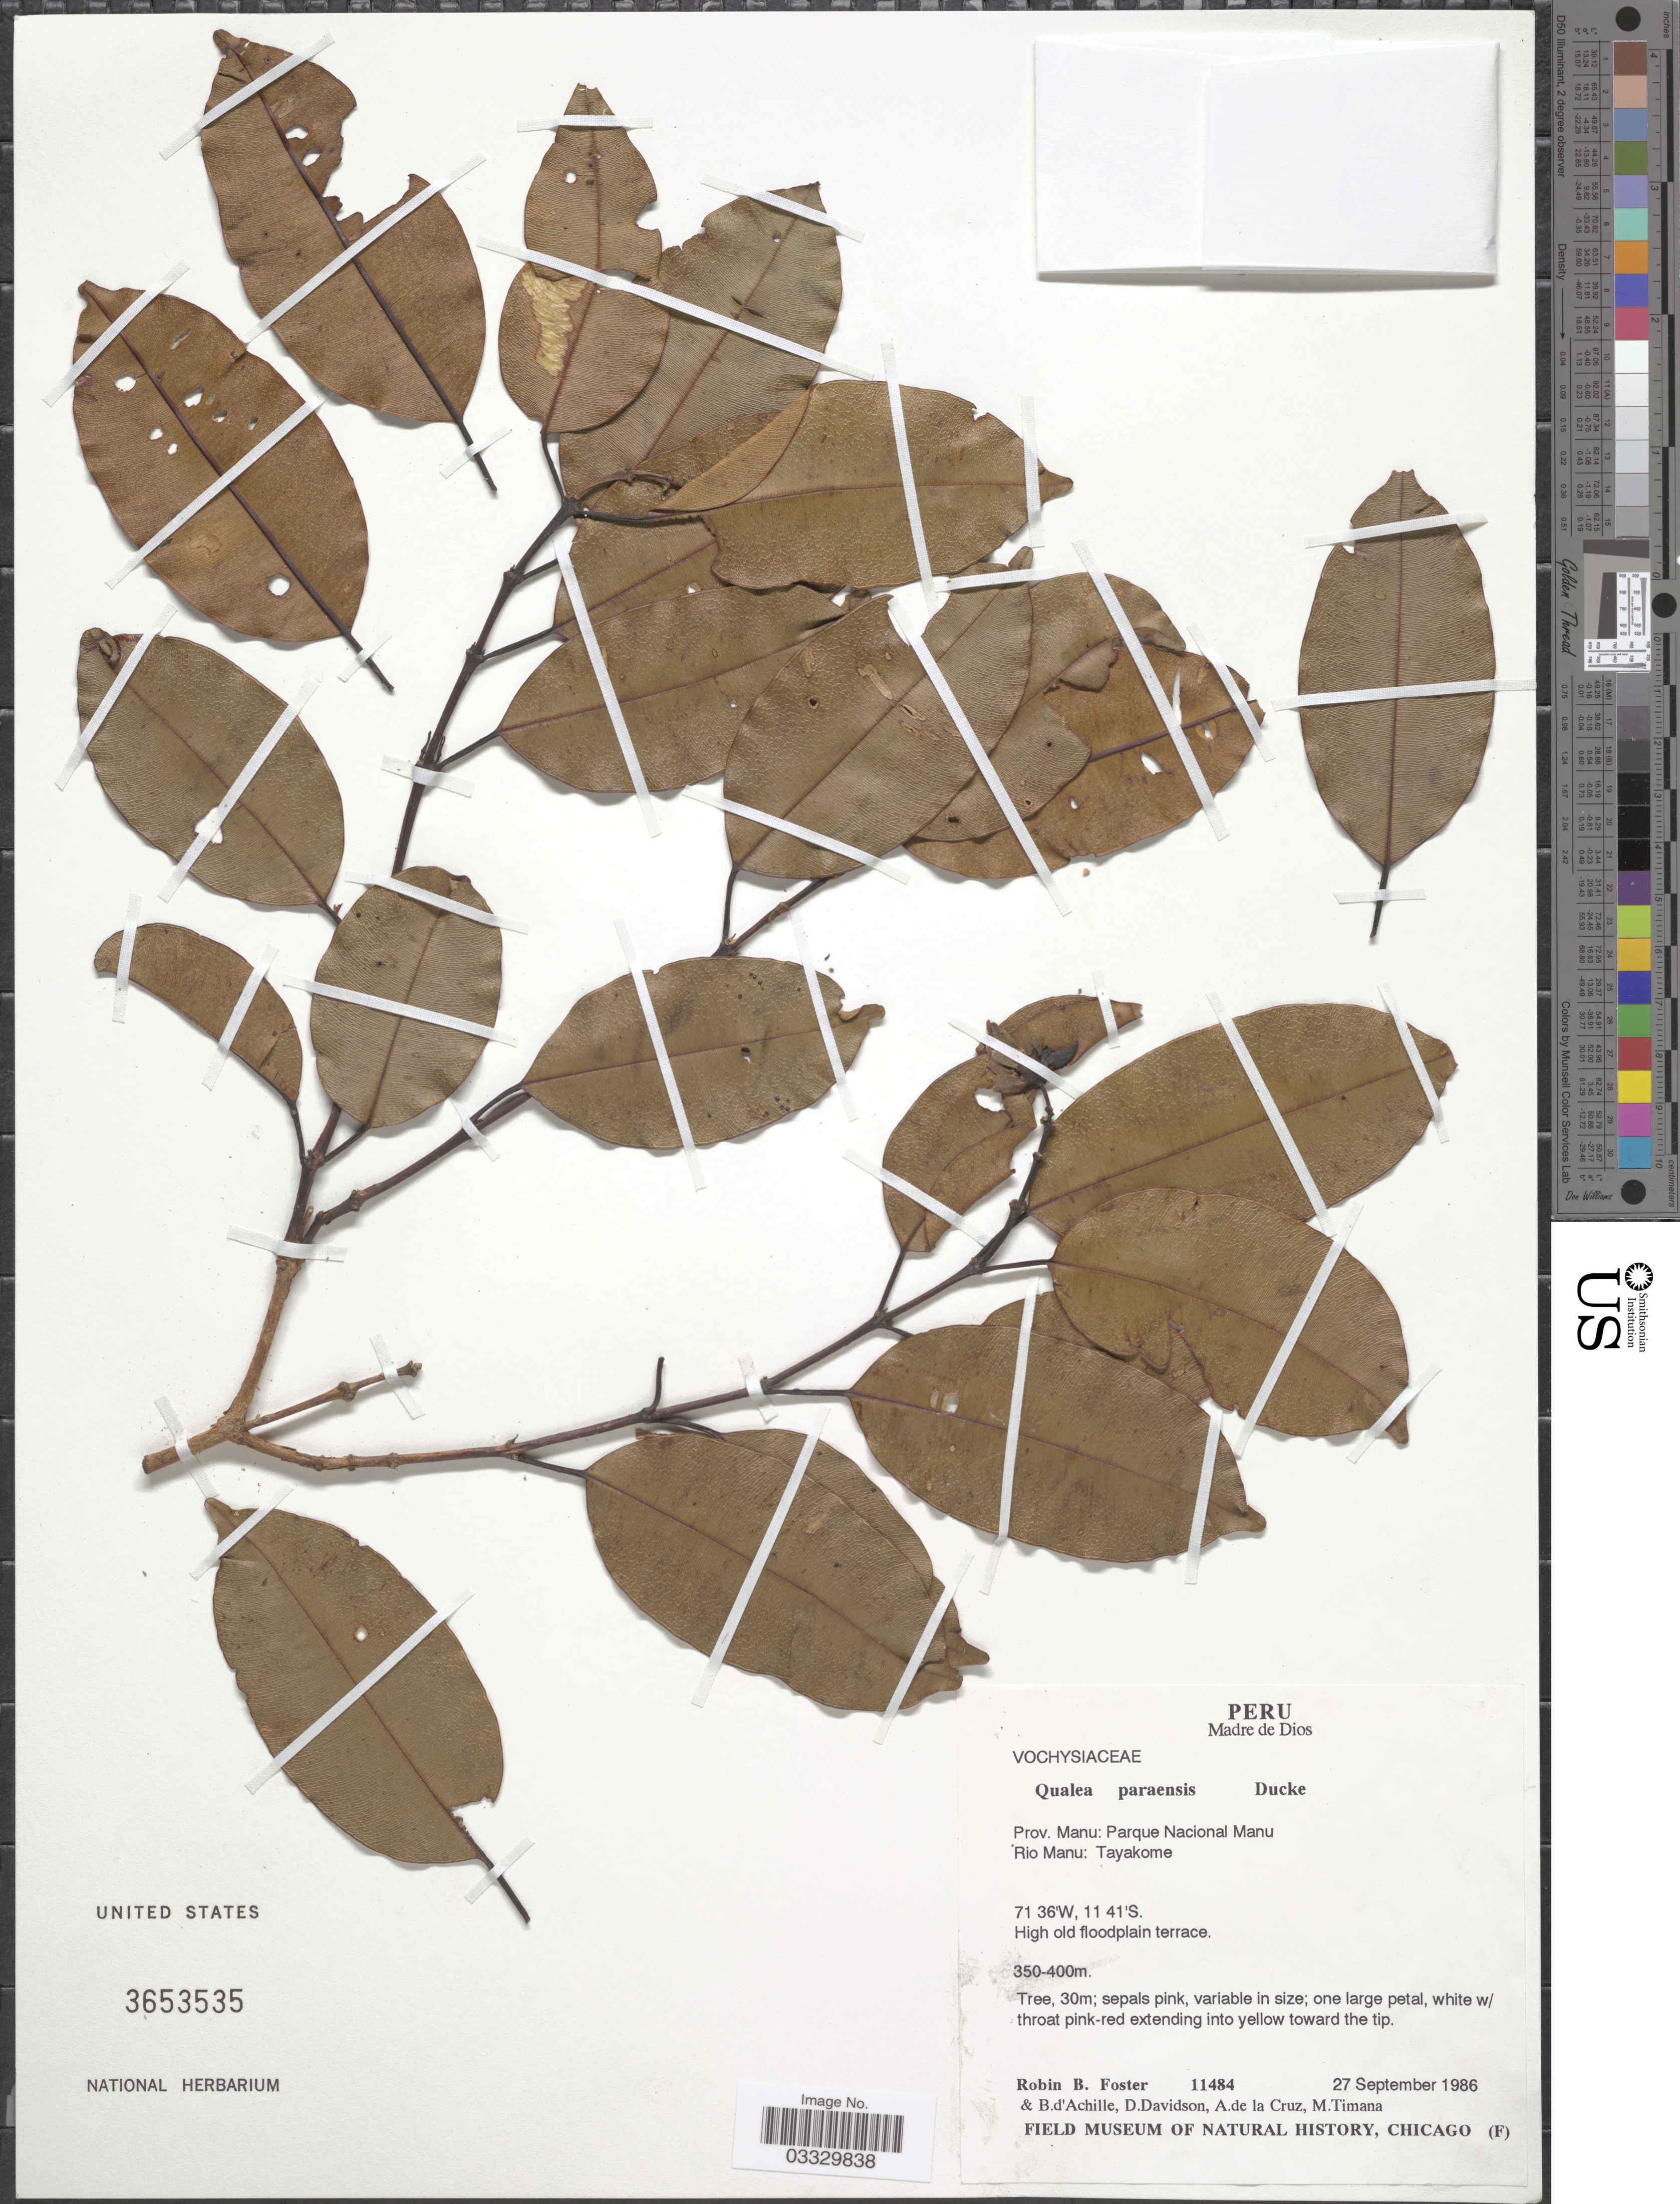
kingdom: Plantae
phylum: Tracheophyta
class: Magnoliopsida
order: Myrtales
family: Vochysiaceae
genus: Qualea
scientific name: Qualea paraensis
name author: Ducke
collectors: R. B. Foster, B. d'Achille, D. Davidson, A. de la Cruz & M. E. Timaná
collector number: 11484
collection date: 1986-09-27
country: Peru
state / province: Madre de Dios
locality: Prov. Manu: Parque Nacional Manu. Rio Manu: Tayakome.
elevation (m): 350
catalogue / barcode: US 3653535